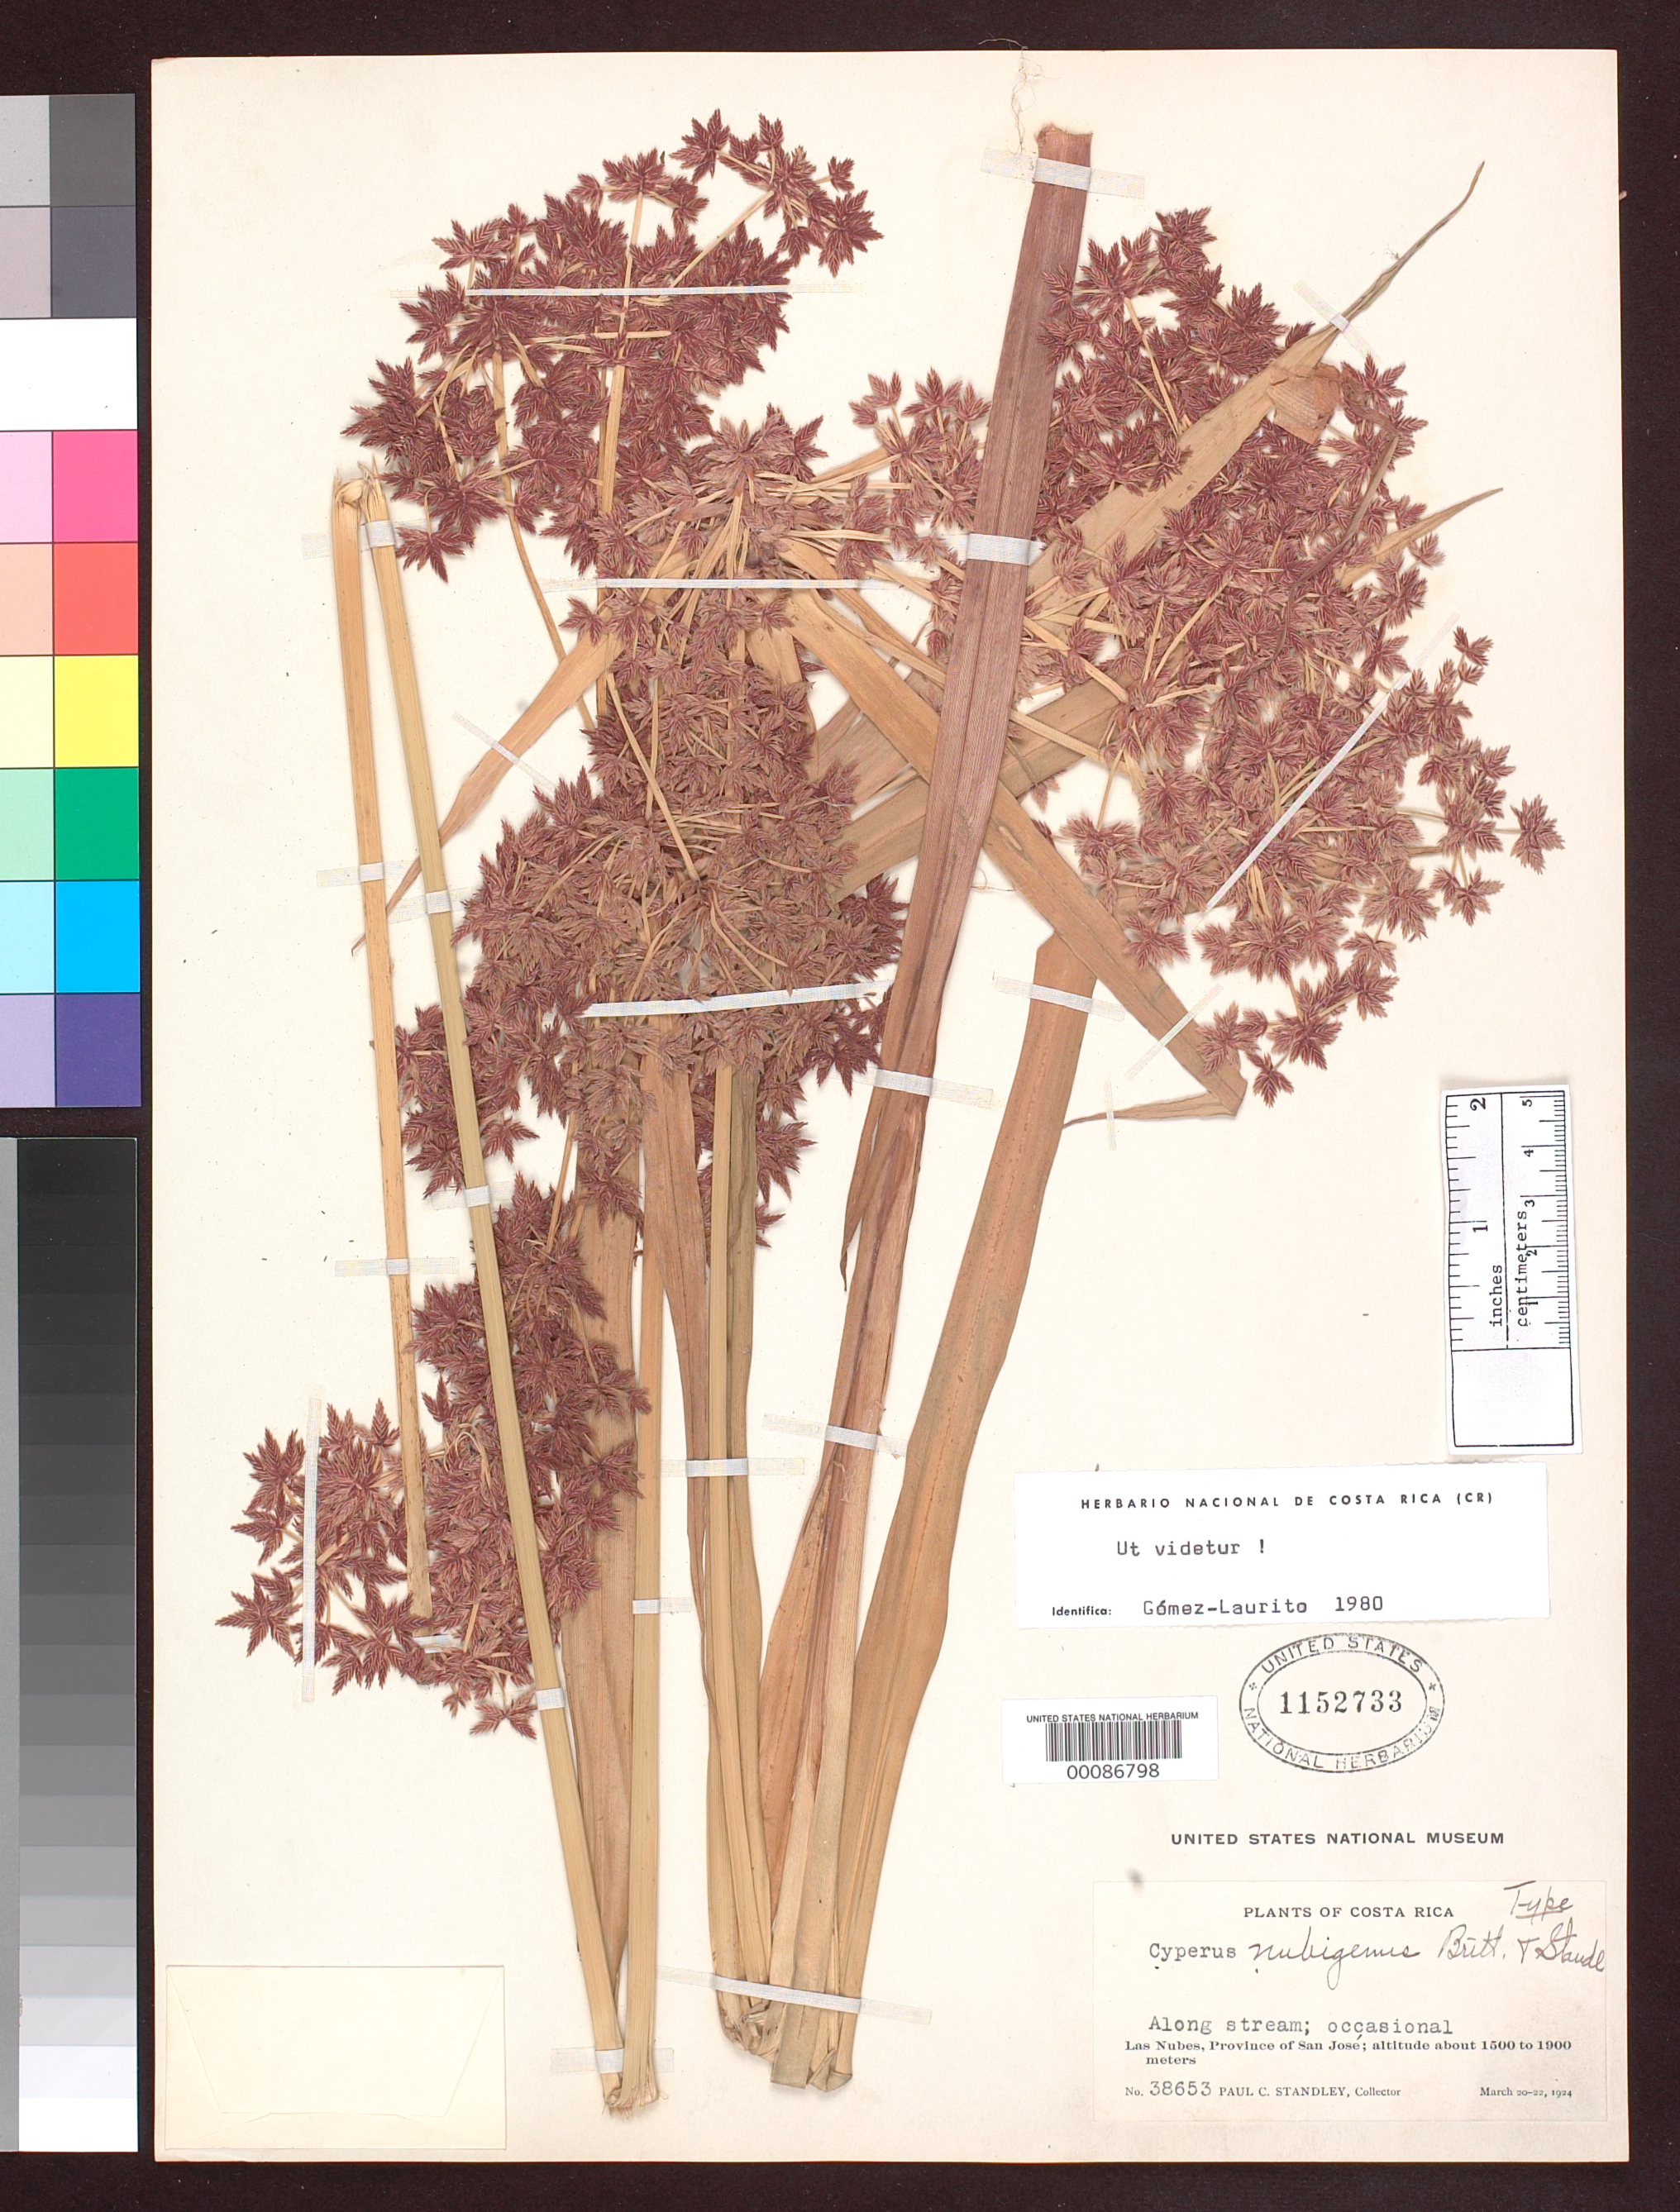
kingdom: Plantae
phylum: Tracheophyta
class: Liliopsida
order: Poales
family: Cyperaceae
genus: Cyperus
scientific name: Cyperus nubigenus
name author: Britton & Standl.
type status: Holotype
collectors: P. C. Standley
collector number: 38653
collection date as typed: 21 Mar 1924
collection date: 1924-03-21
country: Costa Rica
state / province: San José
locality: Las Nubes.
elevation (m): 1900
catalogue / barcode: US 1152733